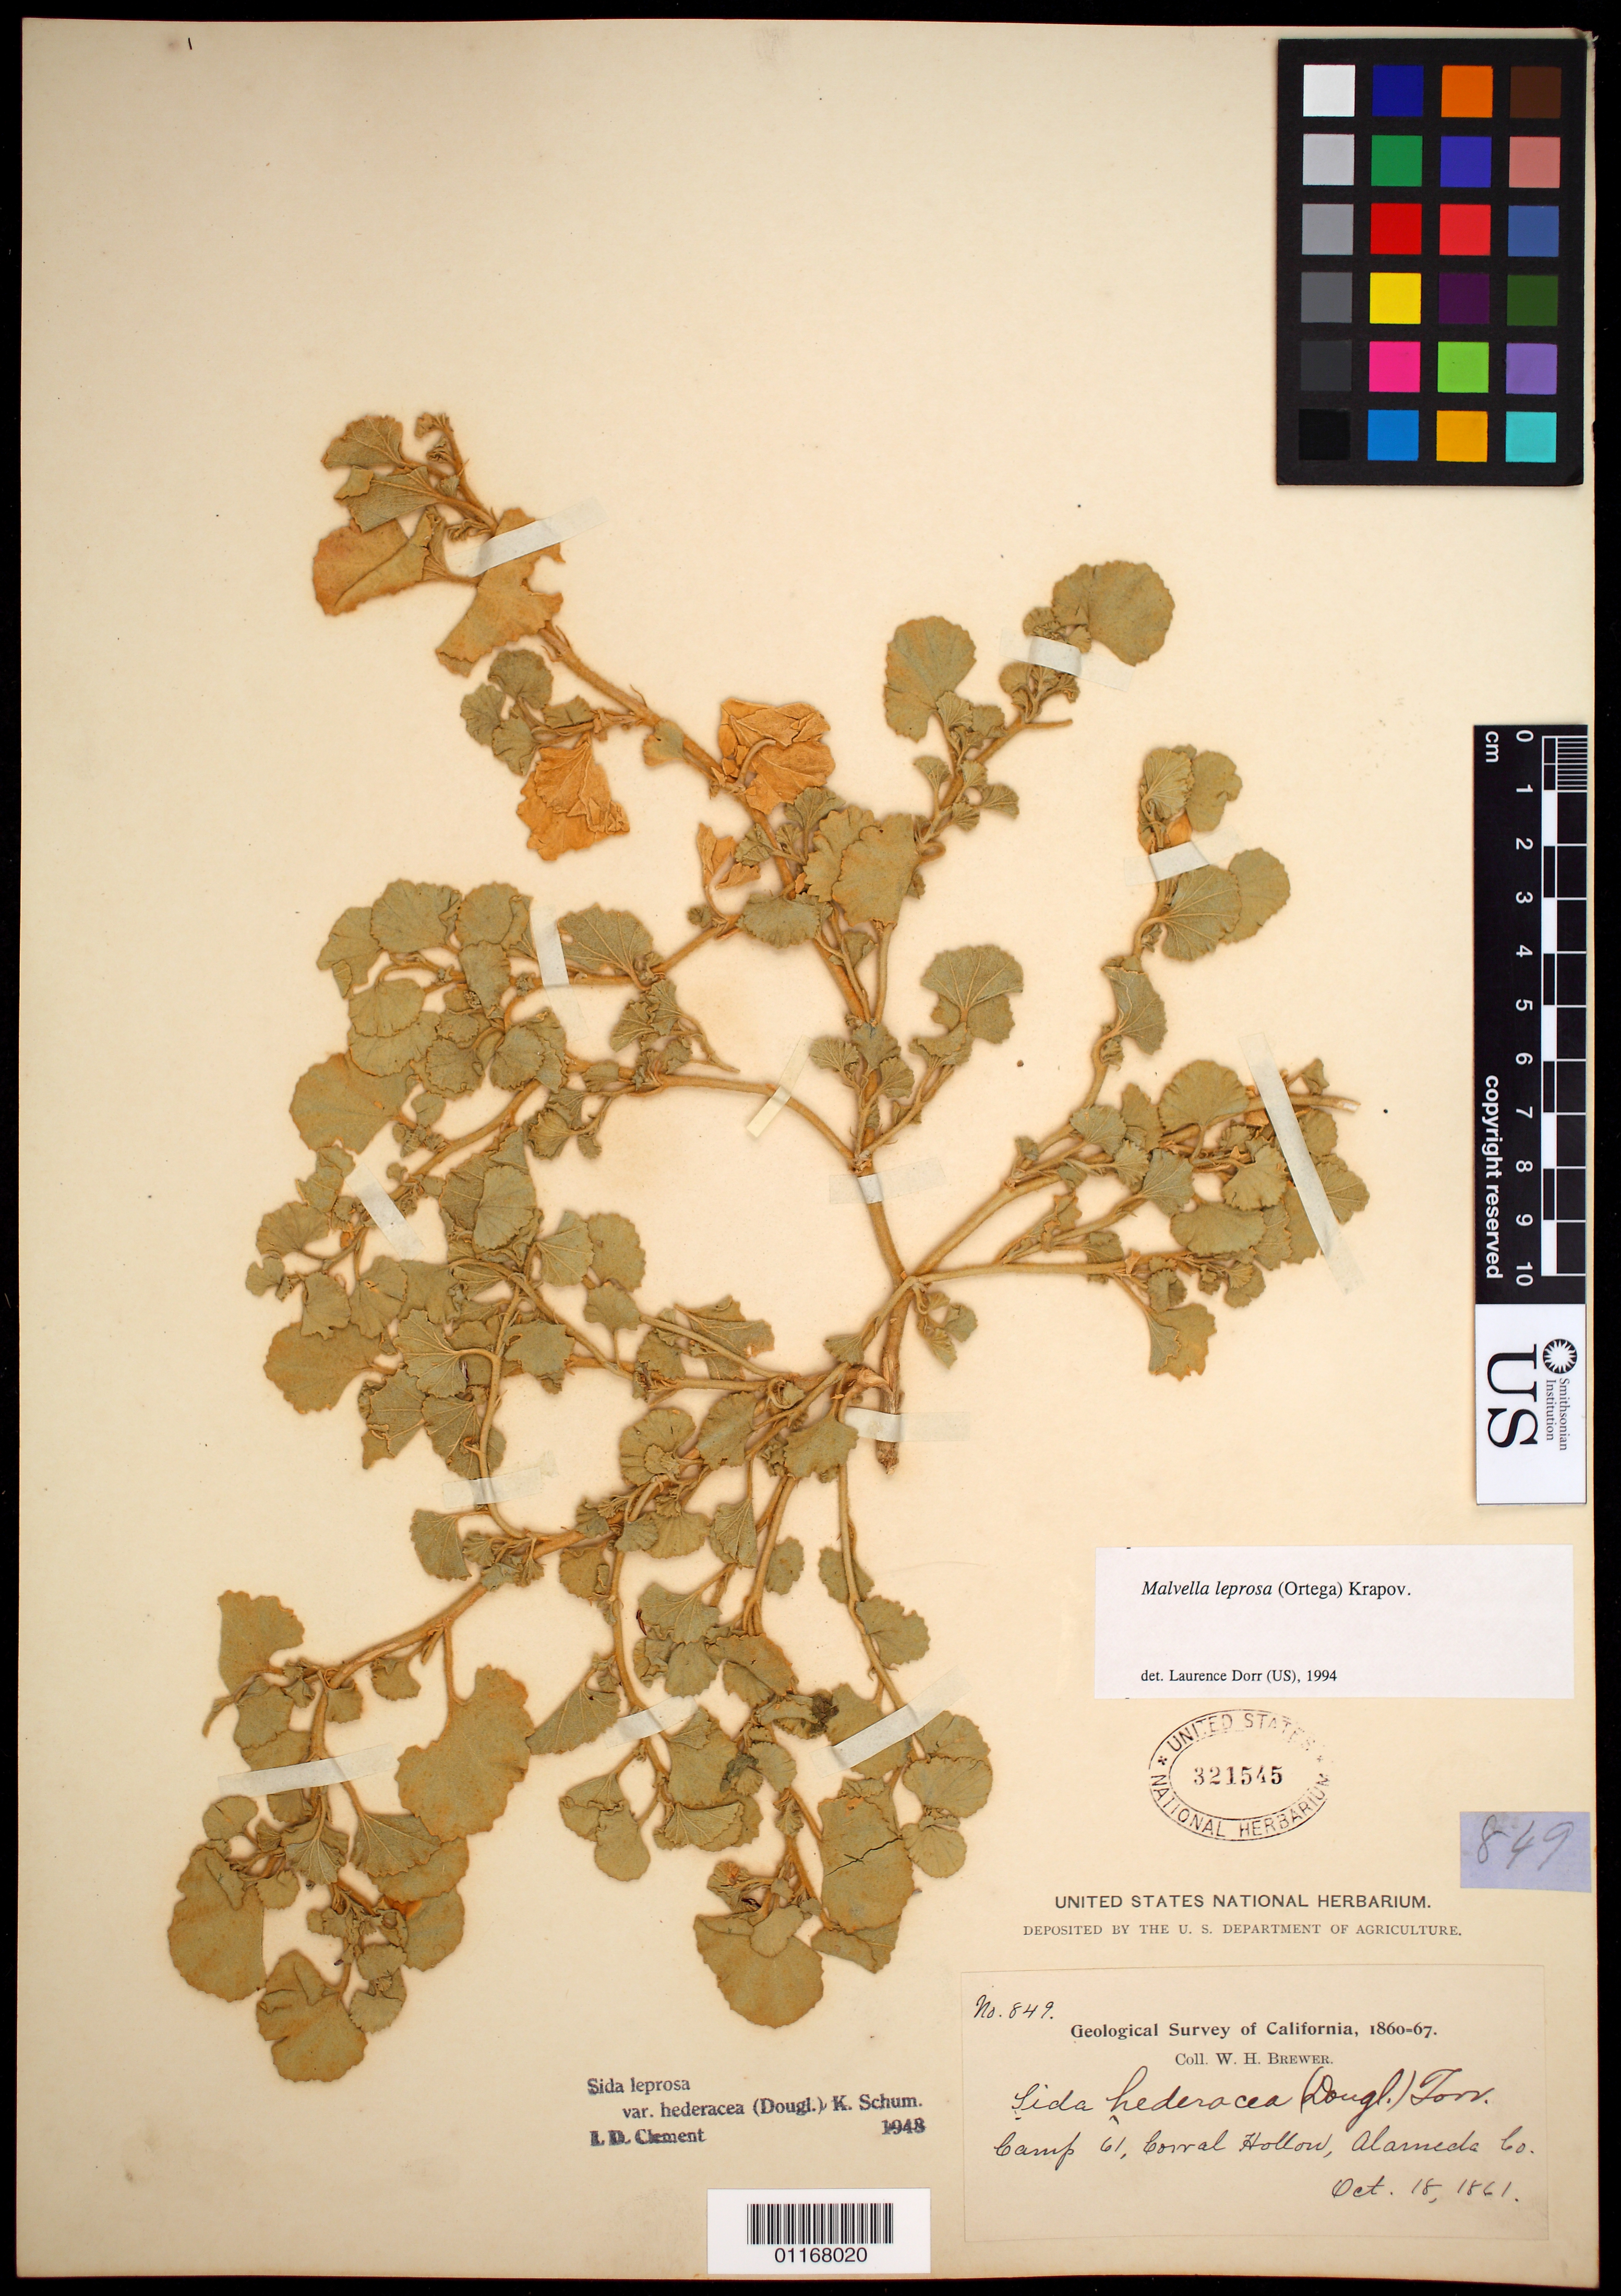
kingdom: Plantae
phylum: Tracheophyta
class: Magnoliopsida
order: Malvales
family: Malvaceae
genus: Malvella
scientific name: Malvella leprosa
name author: (Ortega) Krapov.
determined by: Dorr, L. J., (BOT), Smithsonian Institution - National Museum of Natural History (UNITED STATES)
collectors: W. H. Brewer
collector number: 849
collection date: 1861-10-18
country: United States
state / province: California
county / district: Alameda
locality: Camp 61, Corral Hollow.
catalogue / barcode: US 321545